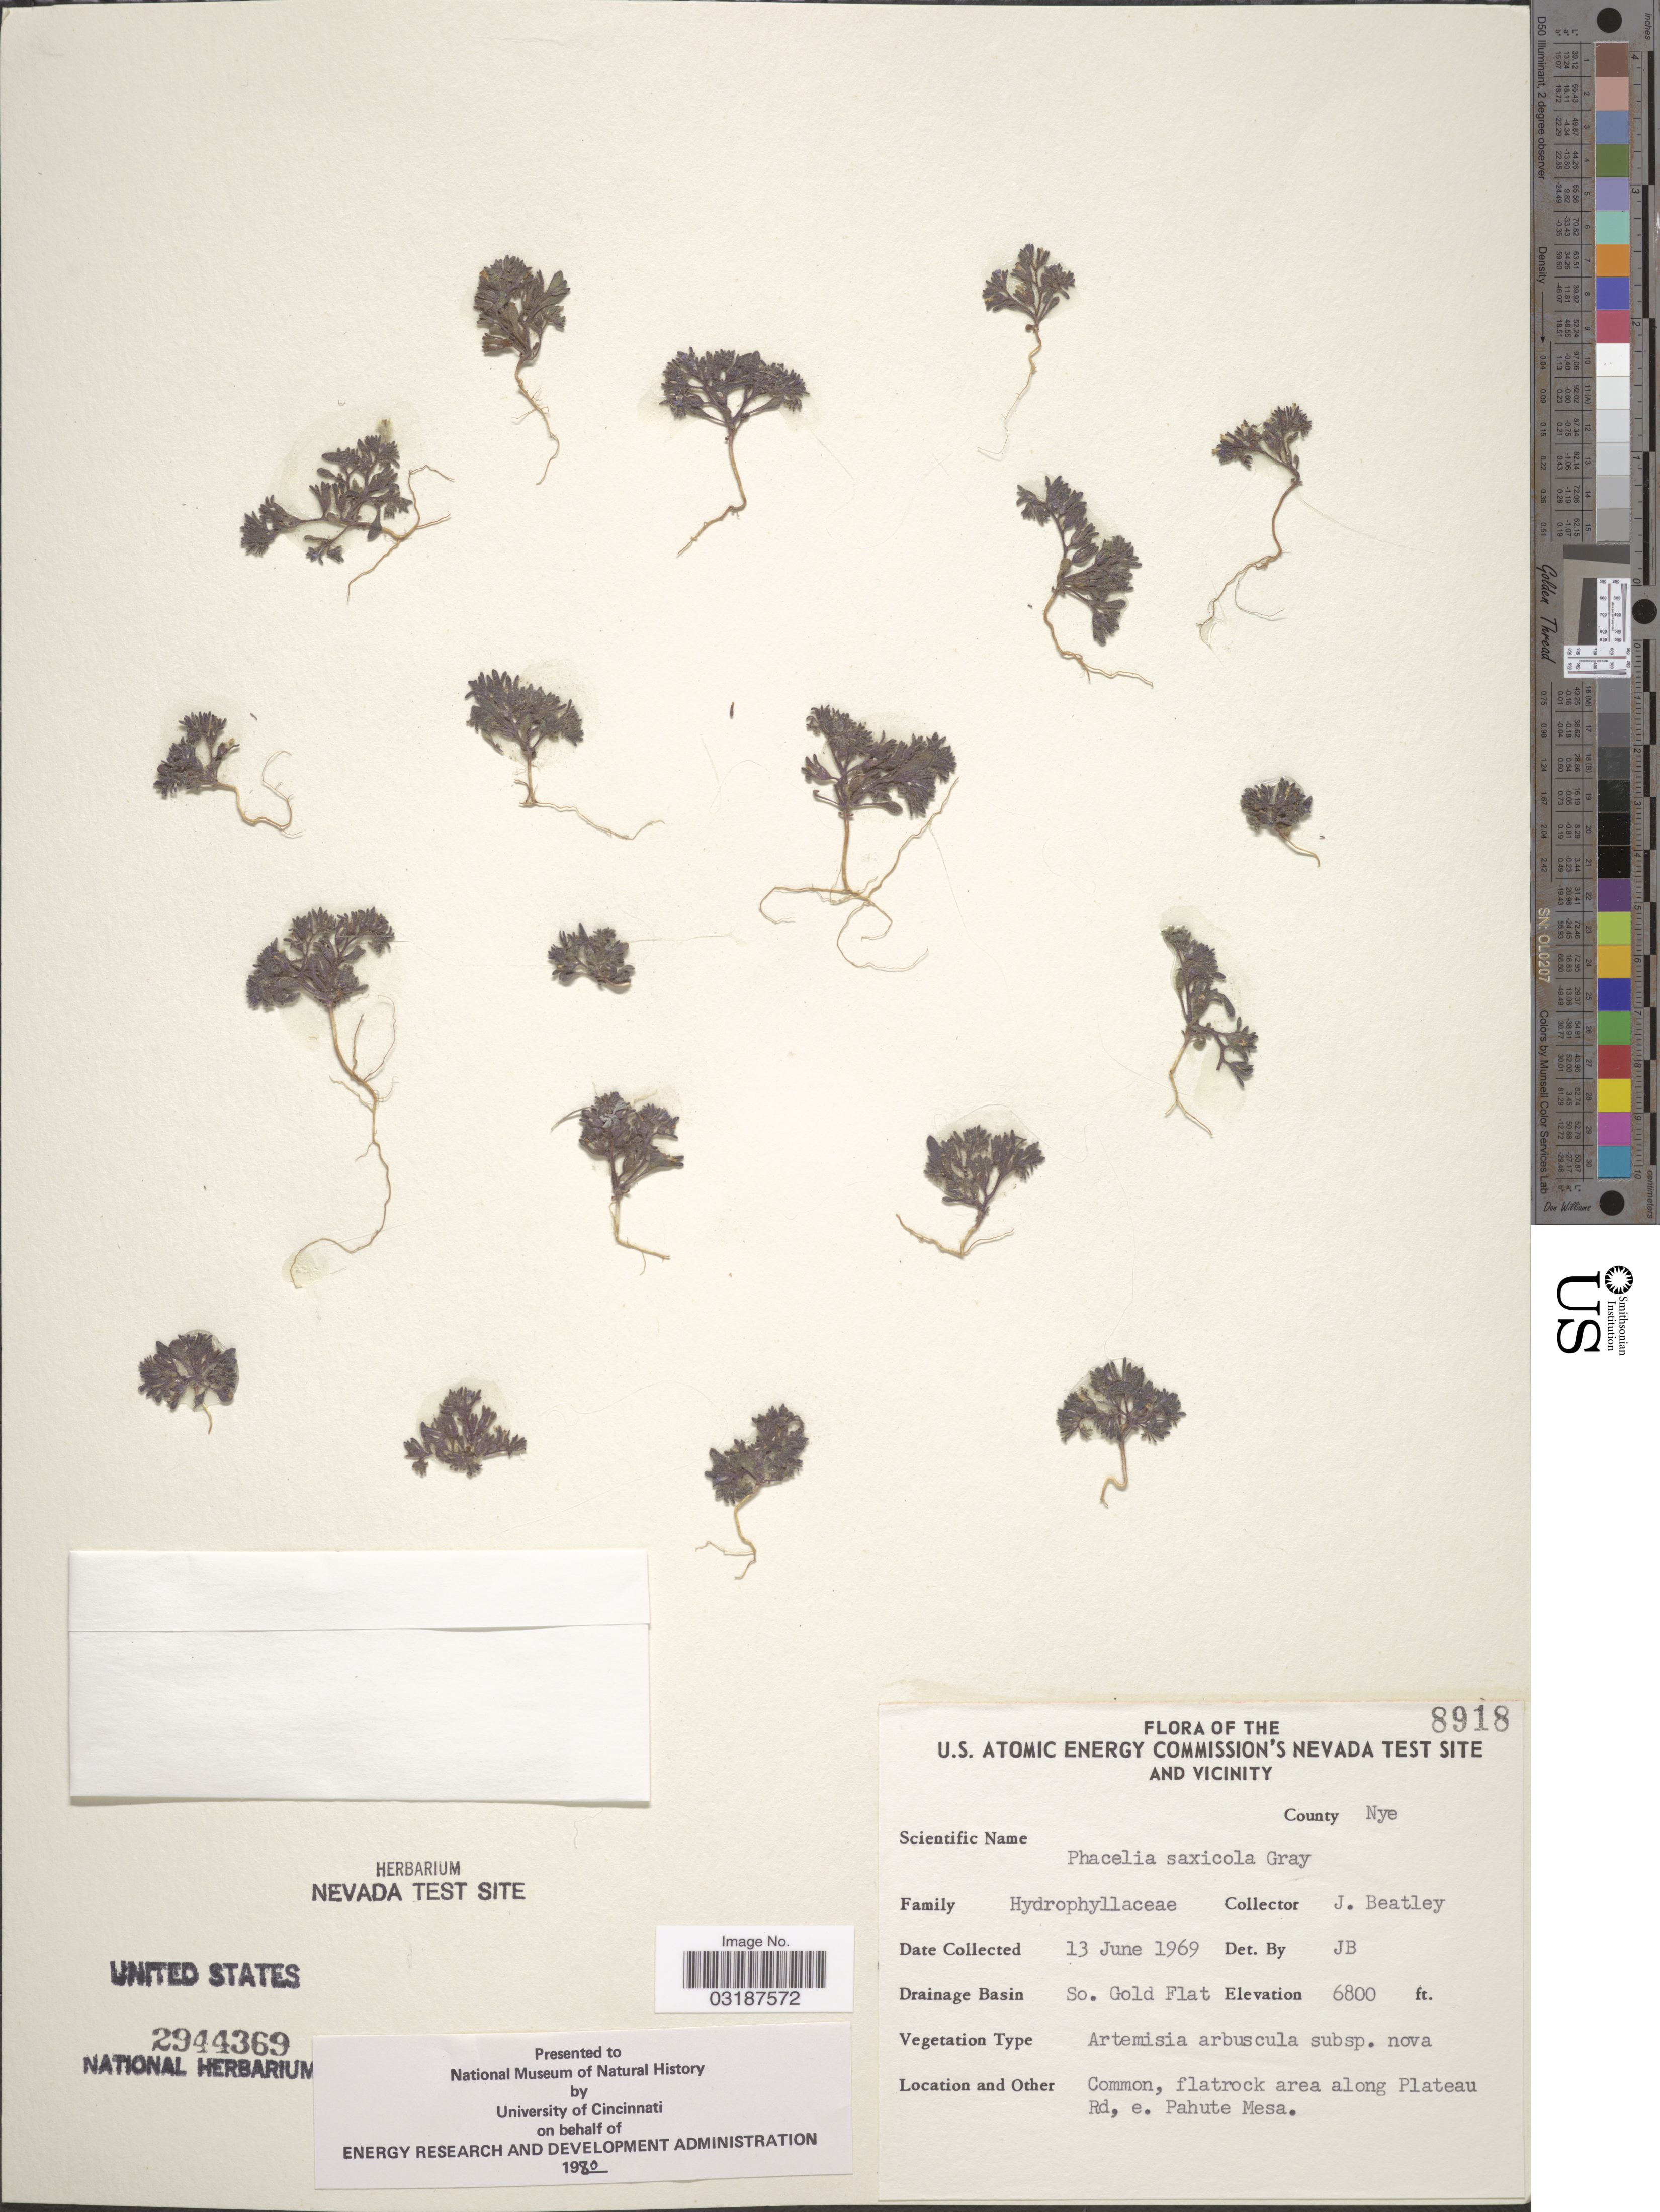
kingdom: Plantae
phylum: Tracheophyta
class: Magnoliopsida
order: Boraginales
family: Hydrophyllaceae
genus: Phacelia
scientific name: Phacelia saxicola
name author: A. Gray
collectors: J. C. Beatley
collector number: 8918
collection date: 1969-06-13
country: United States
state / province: Nevada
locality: U.S. Atomic Energy Commission's Nevada Test Site and Vicinity. County Nye. Drainage Basin So. Gold Flat. Common, flatrock area along Plateau Rd, e. Pahute Mesa.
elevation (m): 2073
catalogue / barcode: US 2944369